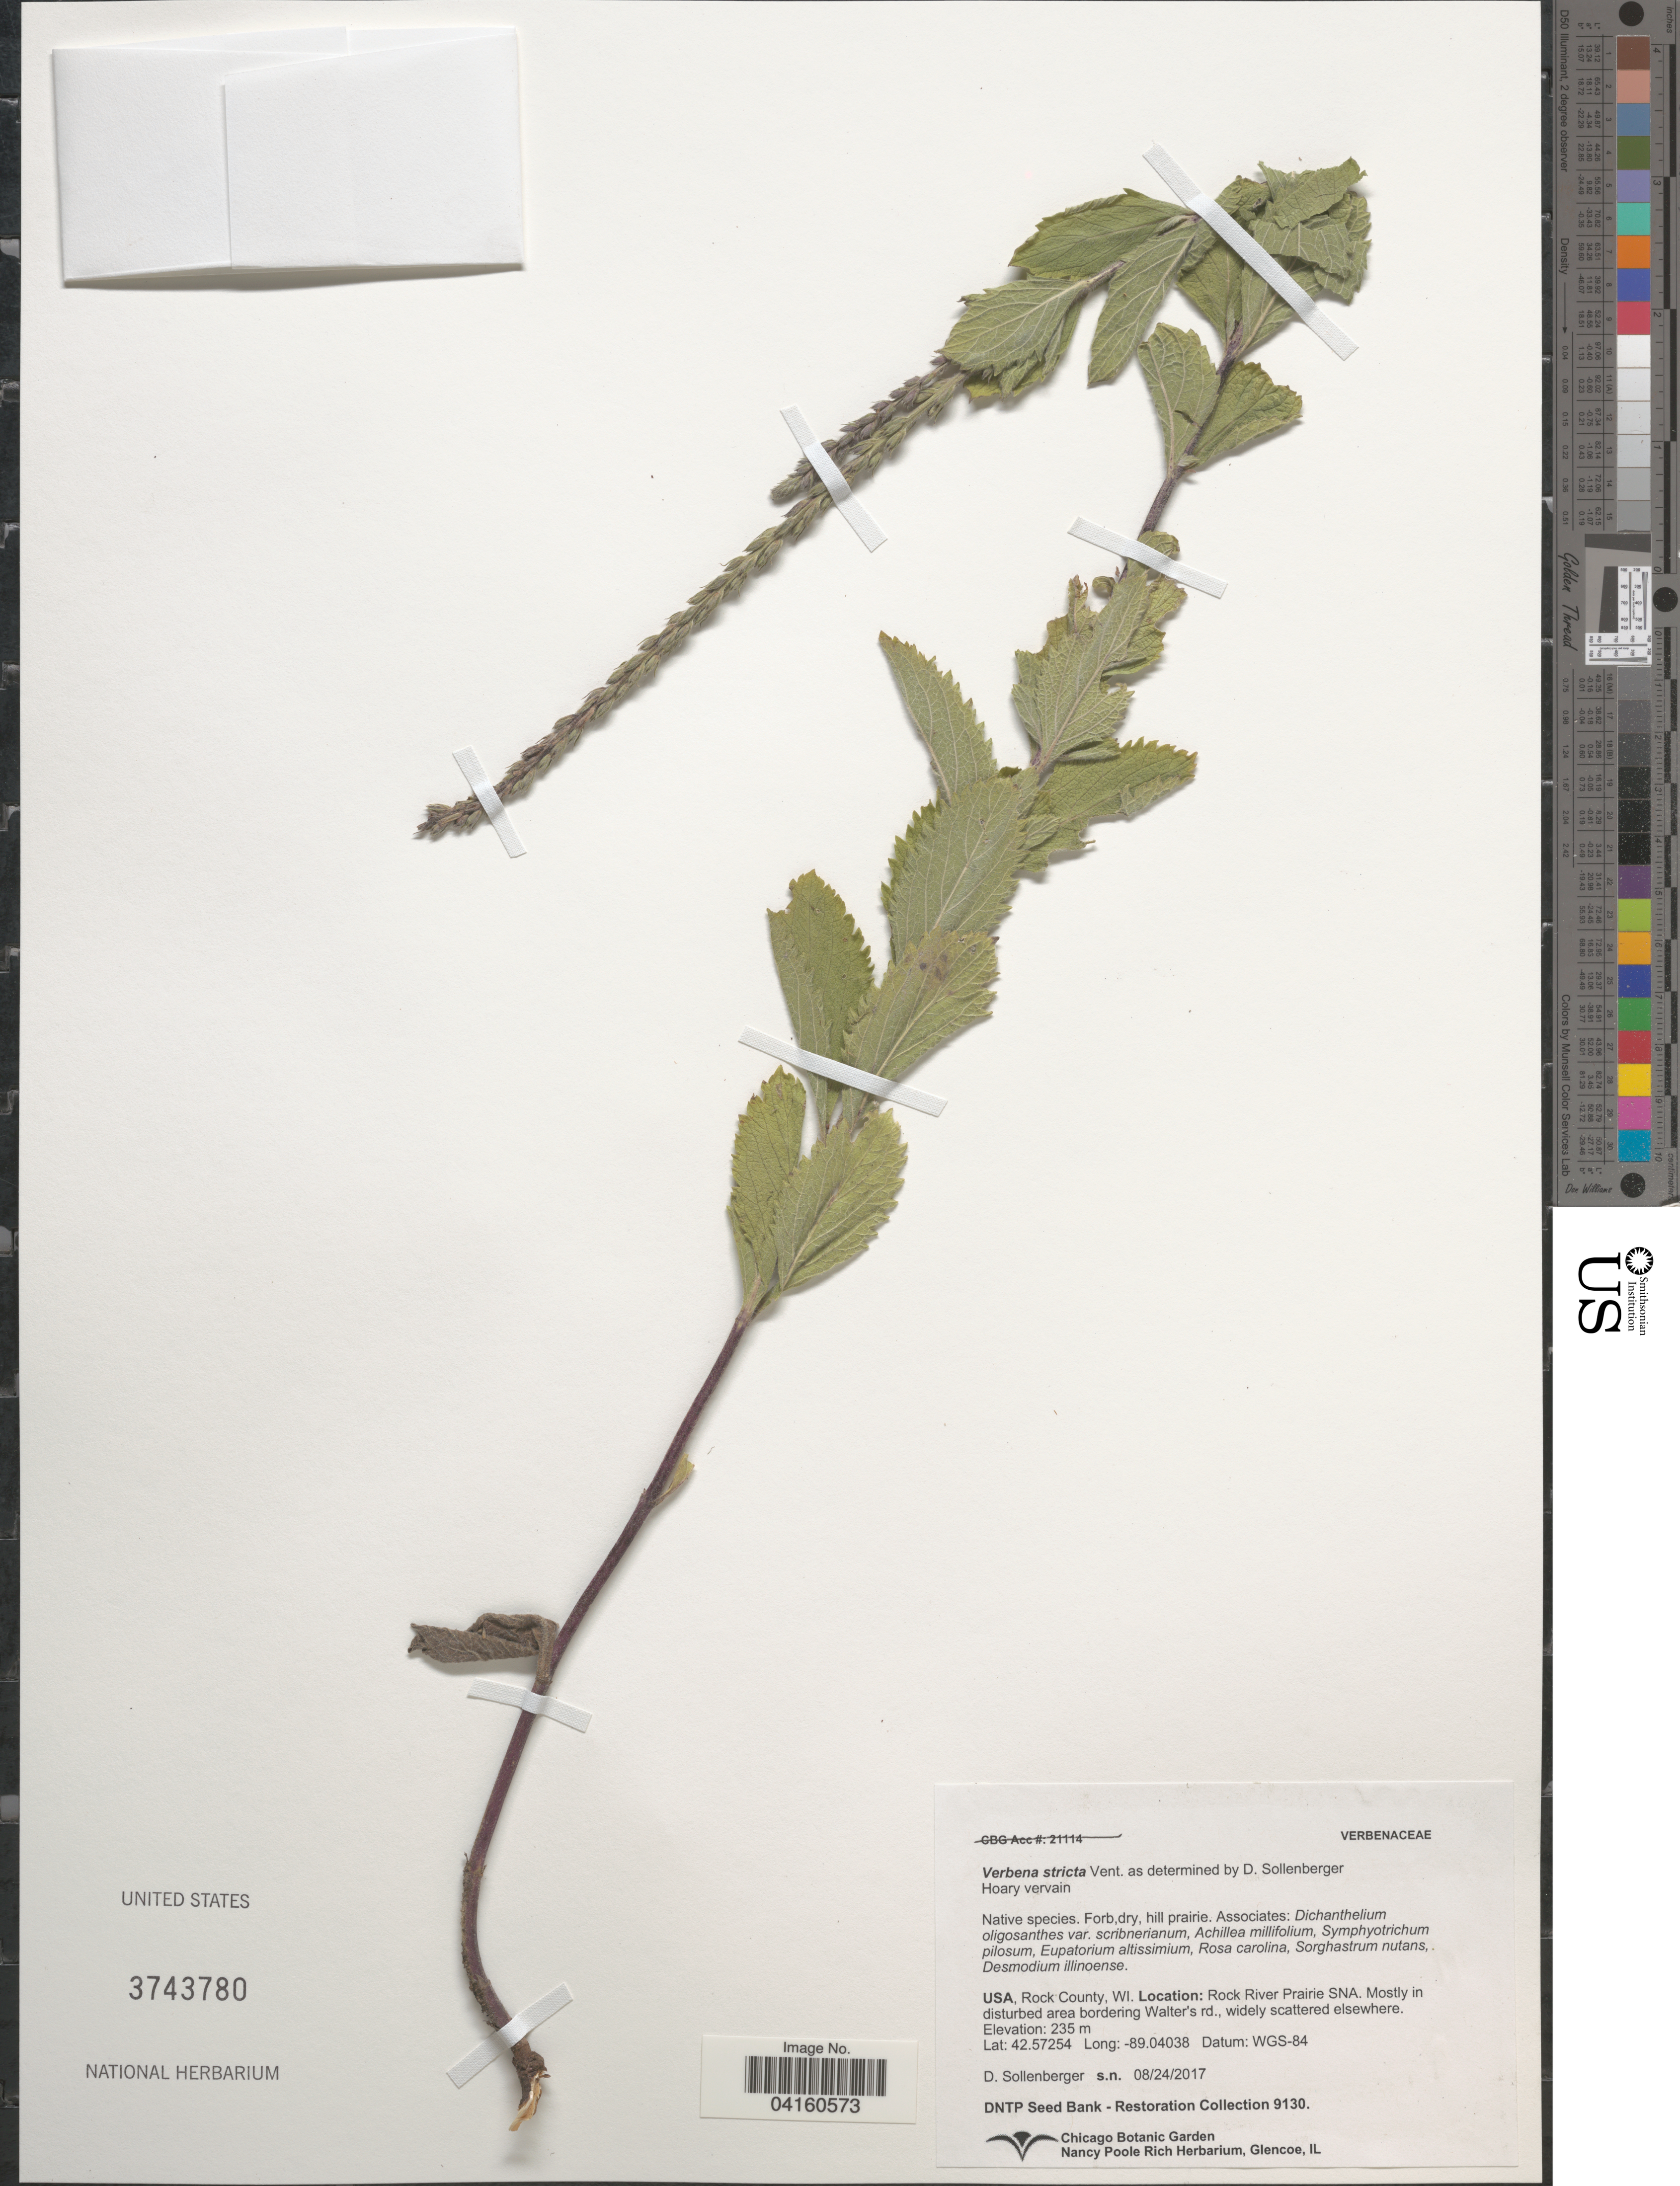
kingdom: Plantae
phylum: Tracheophyta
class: Magnoliopsida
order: Lamiales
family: Verbenaceae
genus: Verbena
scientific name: Verbena stricta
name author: Vent.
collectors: D. Sollenberger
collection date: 2017-08-24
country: United States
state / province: Wisconsin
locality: Rock County. Rock River Prairie SNA. Mostly in disturbed area bordering Walter's rd.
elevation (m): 235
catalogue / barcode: US 3743780